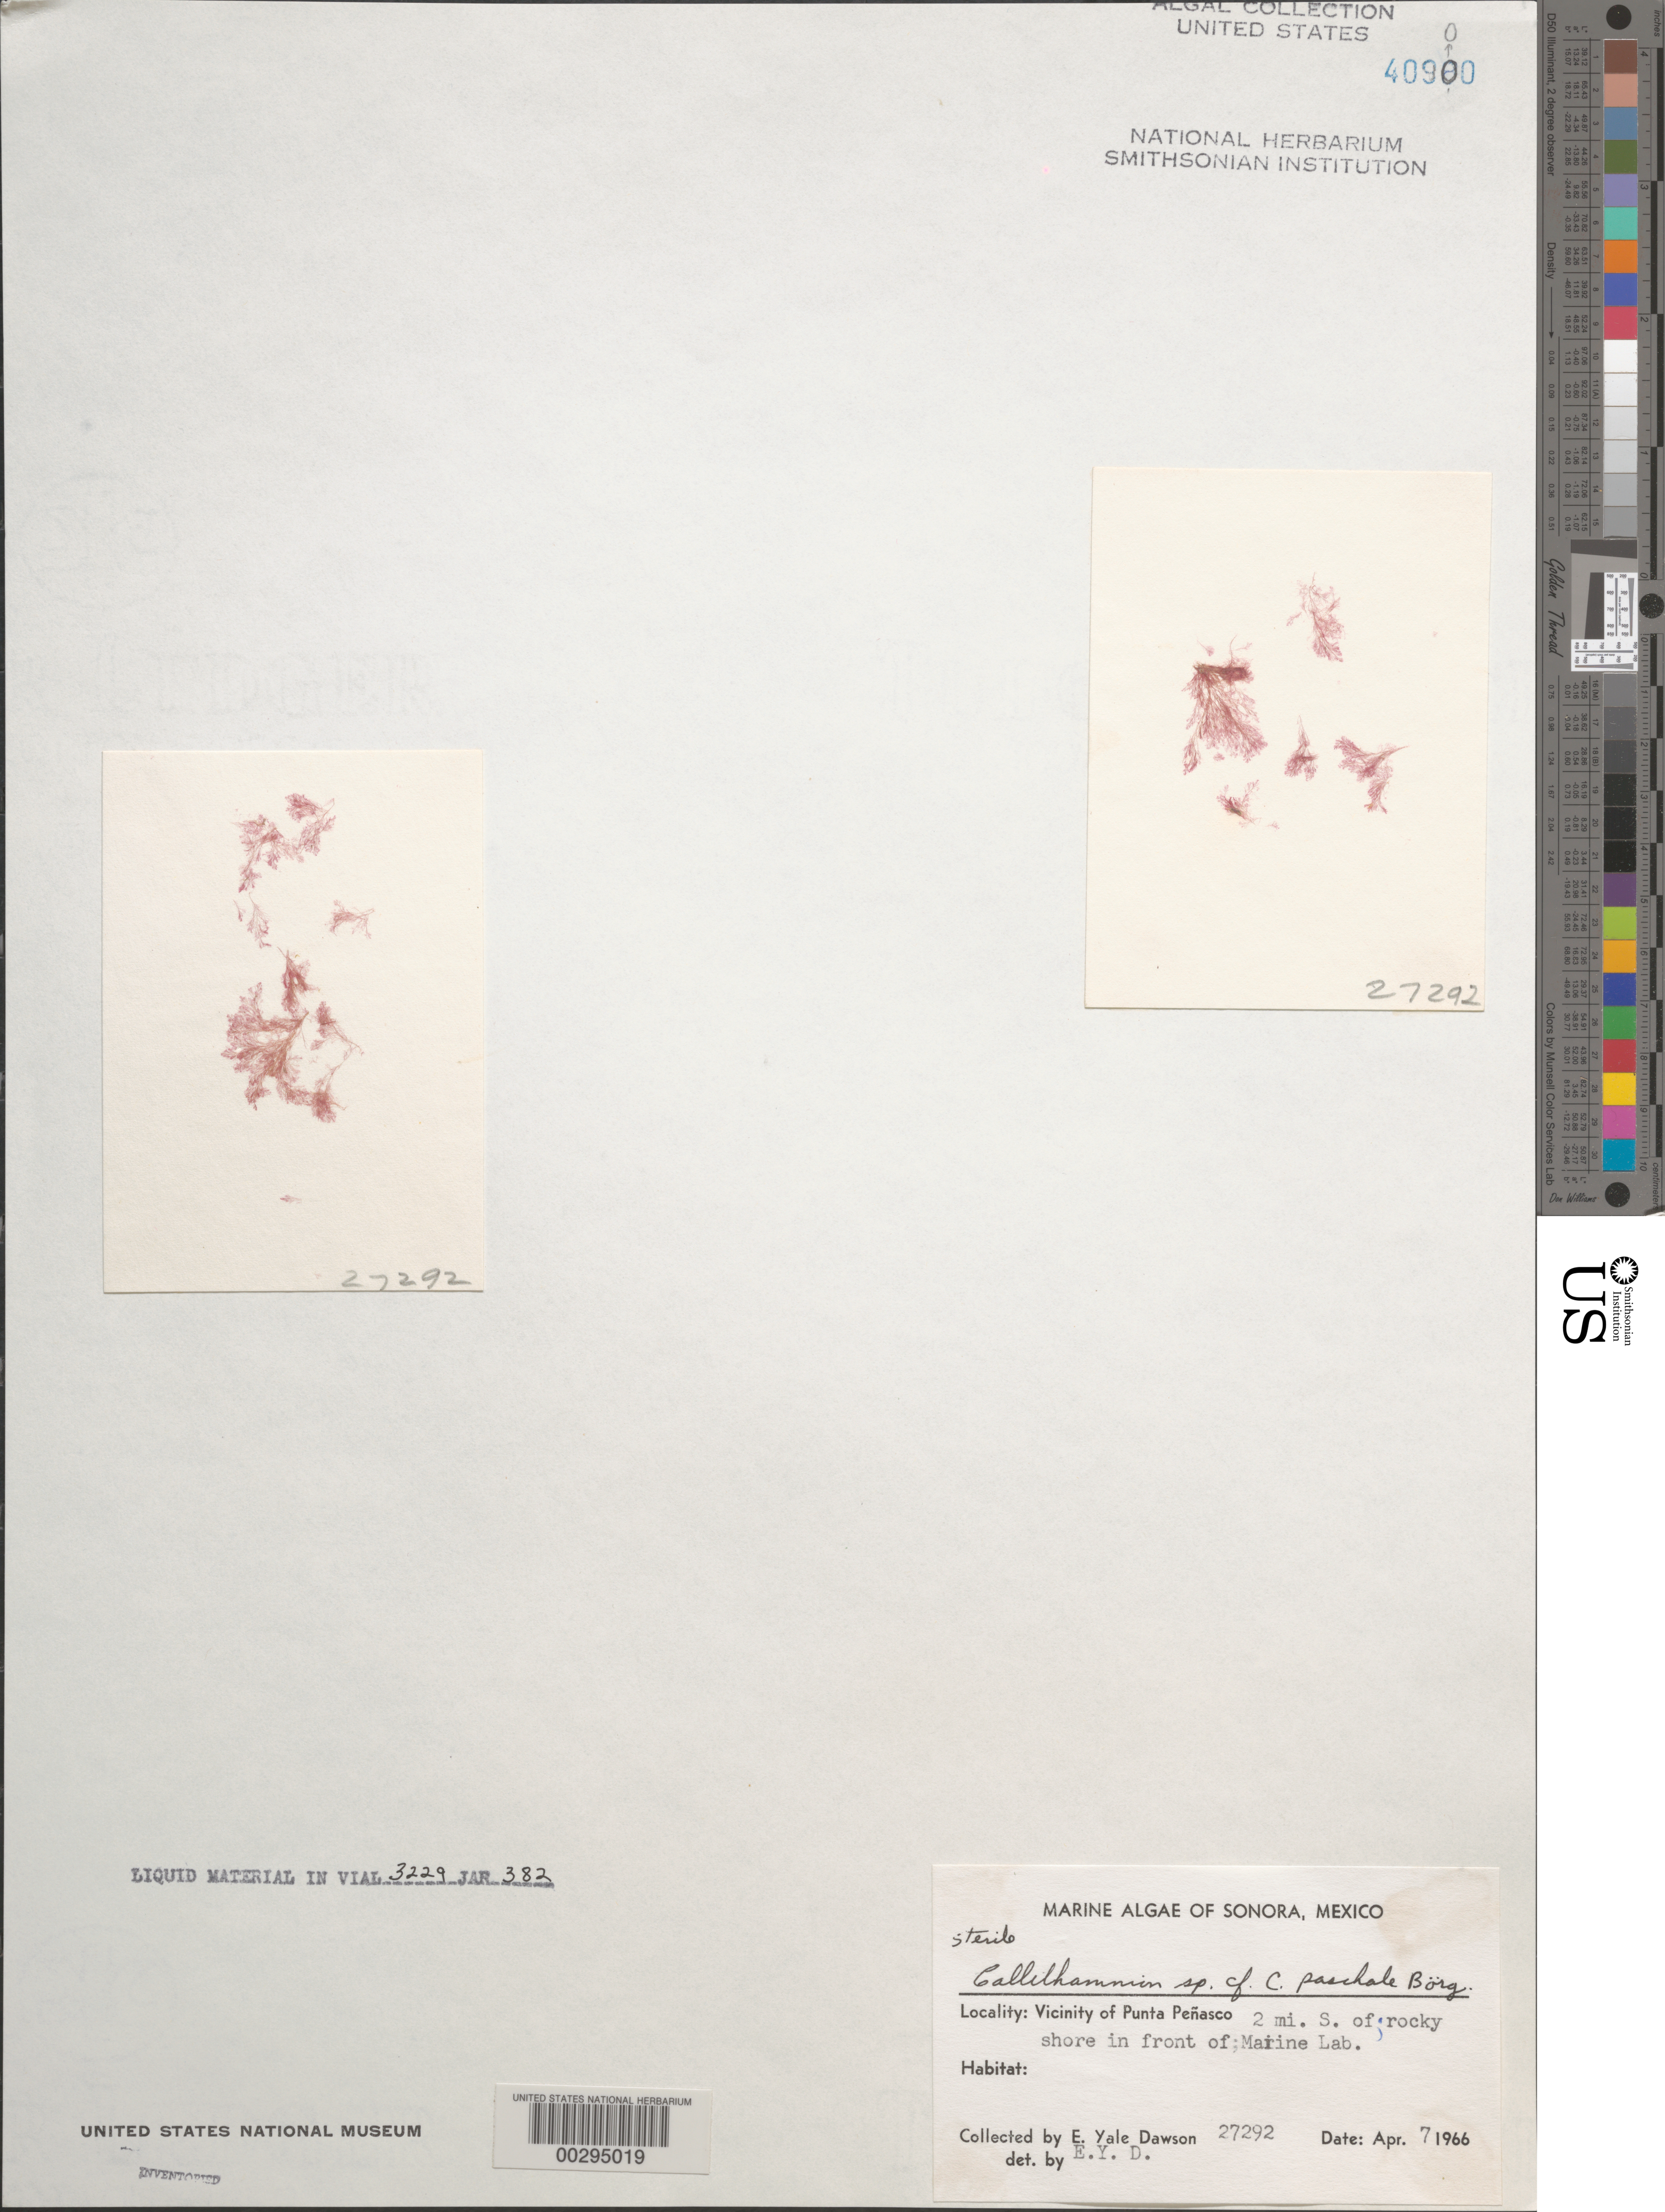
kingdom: Plantae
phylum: Rhodophyta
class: Florideophyceae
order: Ceramiales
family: Callithamniaceae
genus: Callithamnion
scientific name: Callithamnion paschale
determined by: Dawson, E. Y.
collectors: E. Y. Dawson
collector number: EYD 27292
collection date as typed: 07 Apr 1966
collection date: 1966-04-07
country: Mexico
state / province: Sonora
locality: Marine laboratory shore, 2 miles south of Punta Penasco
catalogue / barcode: US 40900